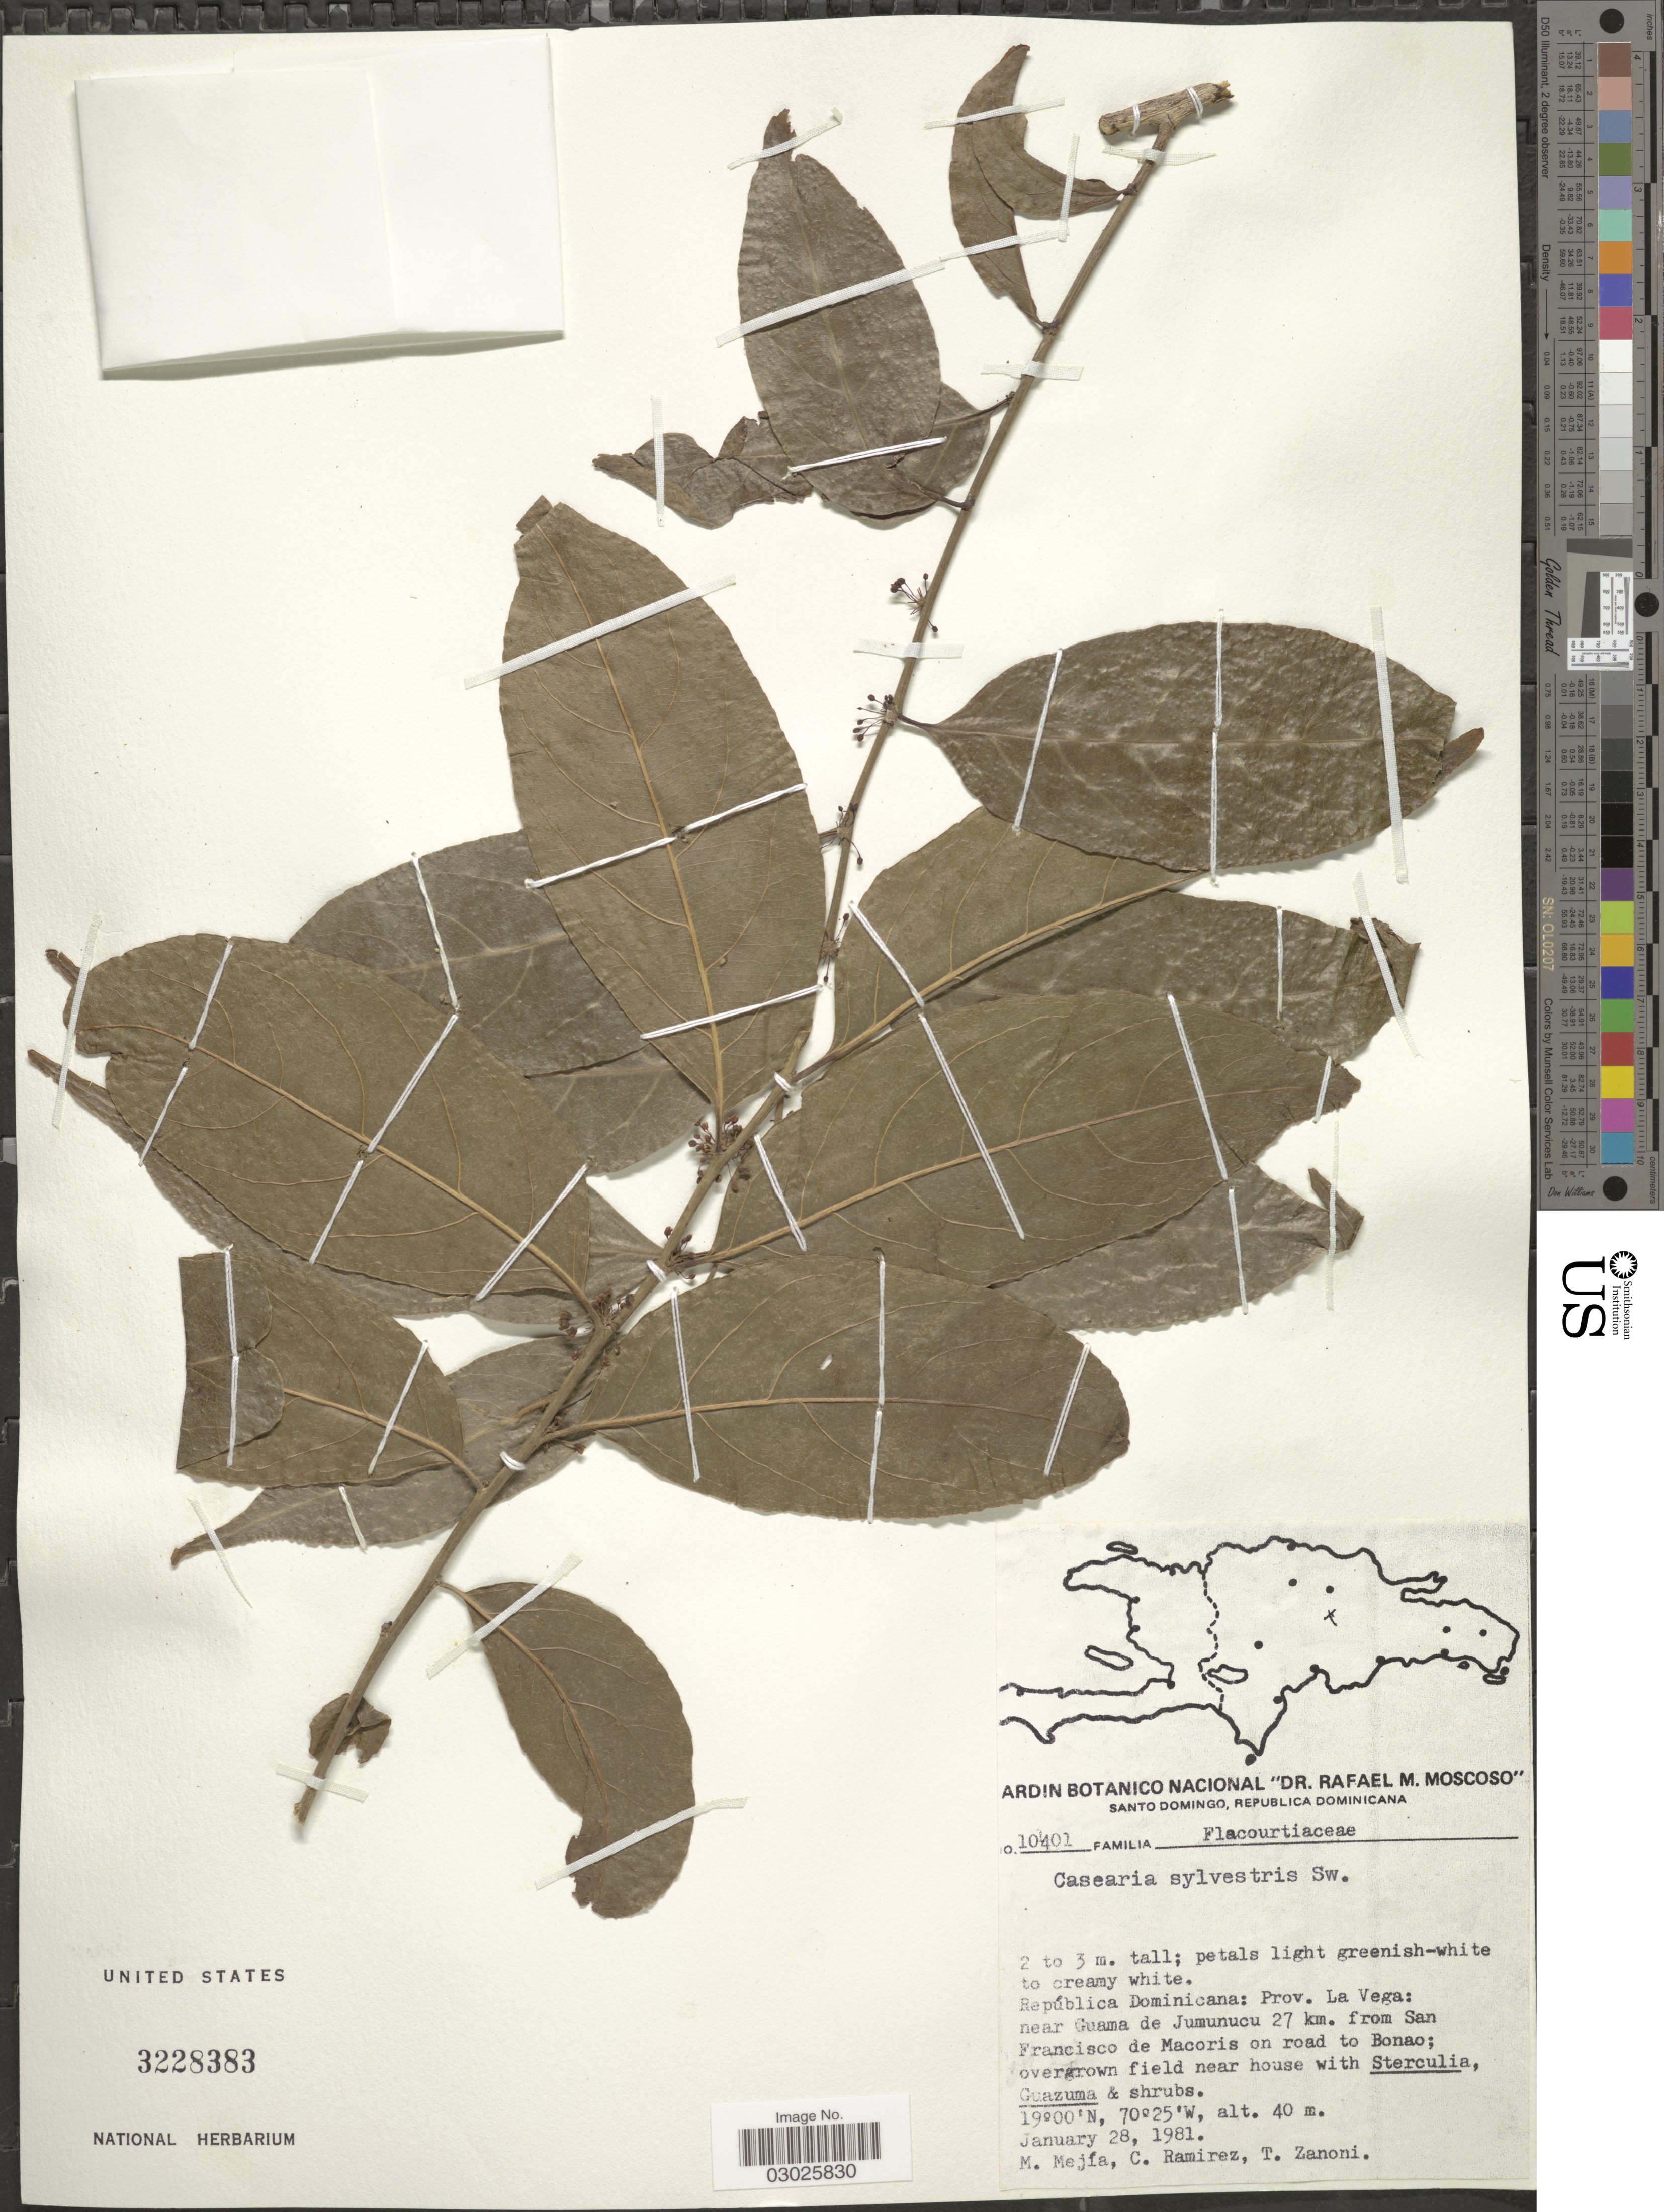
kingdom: Plantae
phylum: Tracheophyta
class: Magnoliopsida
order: Malpighiales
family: Salicaceae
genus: Casearia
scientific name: Casearia sylvestris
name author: Sw.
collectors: M. Mejia, C. Ramirez & T. Zanoni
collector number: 10401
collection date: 1981-01-28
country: Dominican Republic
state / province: La Vega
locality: República Dominicana: near Guama de Jumunucu 27 km. from San Francisco de Macoris on road to Bonao.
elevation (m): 40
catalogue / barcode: US 3228383